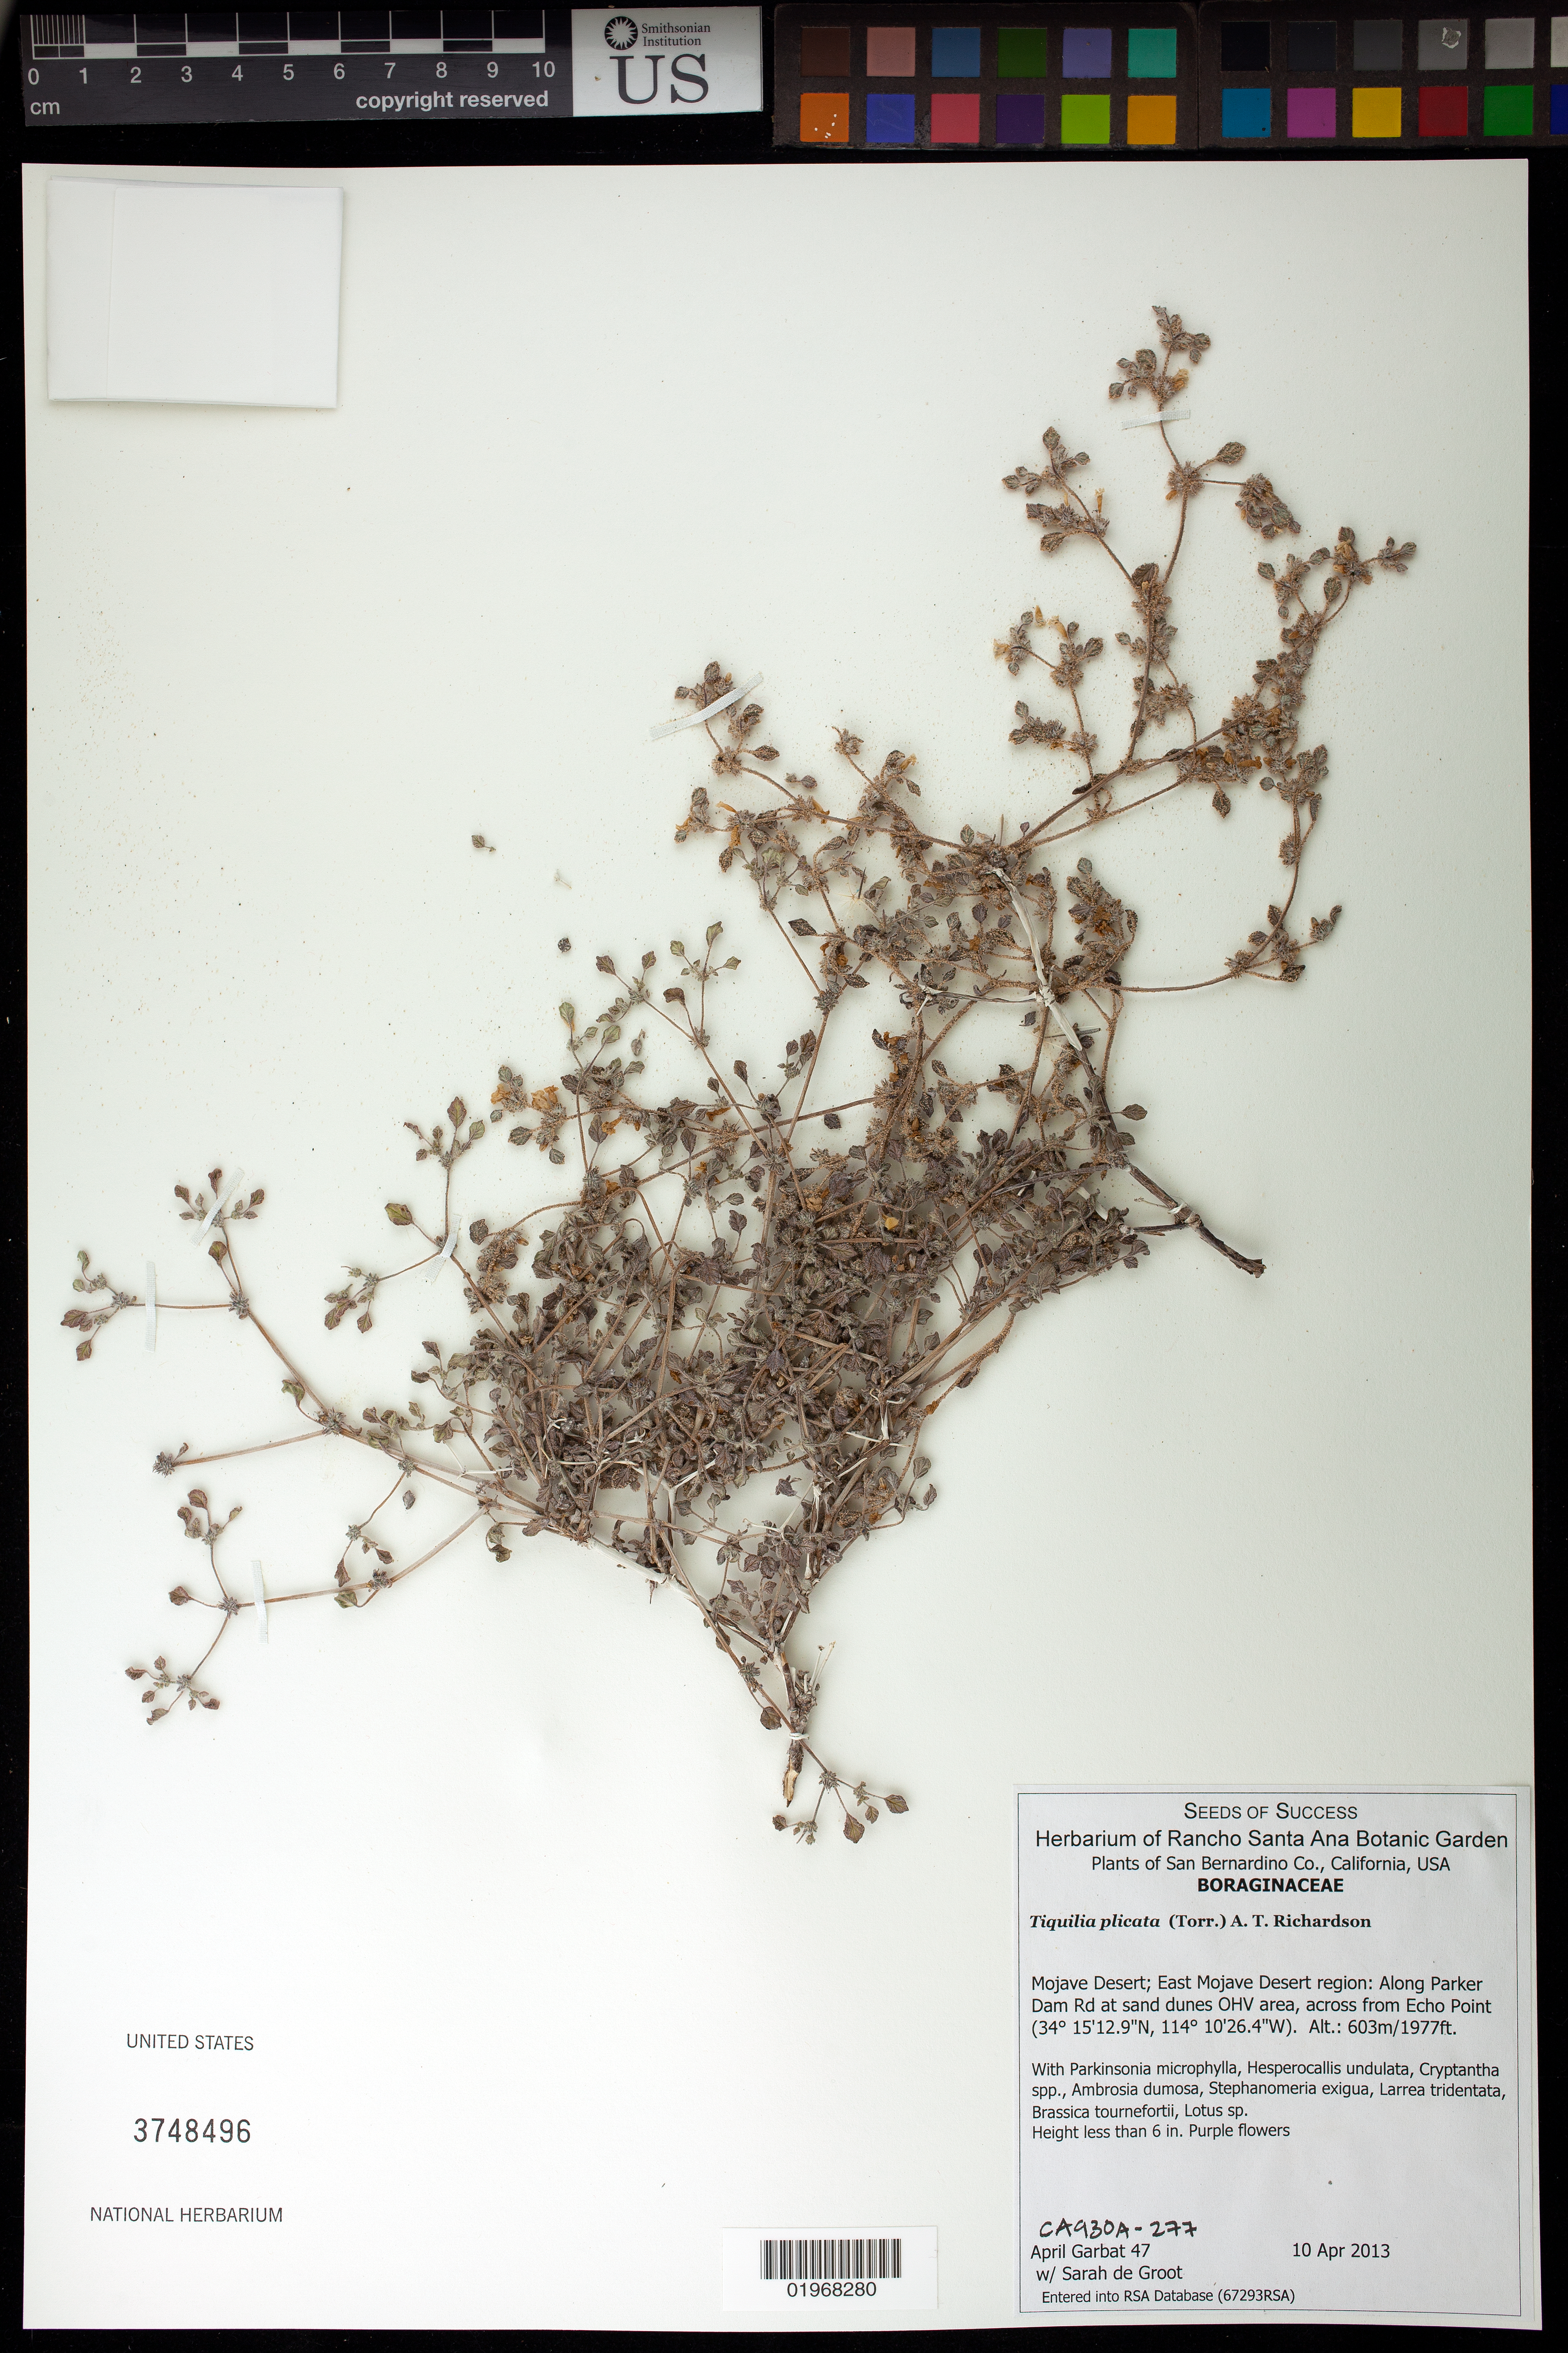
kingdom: Plantae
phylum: Tracheophyta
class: Magnoliopsida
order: Boraginales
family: Ehretiaceae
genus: Tiquilia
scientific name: Tiquilia plicata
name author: Torr.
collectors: A. Garbat & S. De Groot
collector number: CA930A-277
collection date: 2013-04-10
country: United States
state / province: California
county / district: San Bernardino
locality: Mojave Desert, East Mojave Desert region: Along Parker Dam Rd at sand dunes OHV area, across from Echo Point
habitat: With Larrea tridentata, Ambrosia dumosa, Lotus sp., ect.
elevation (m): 603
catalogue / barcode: US 3748496